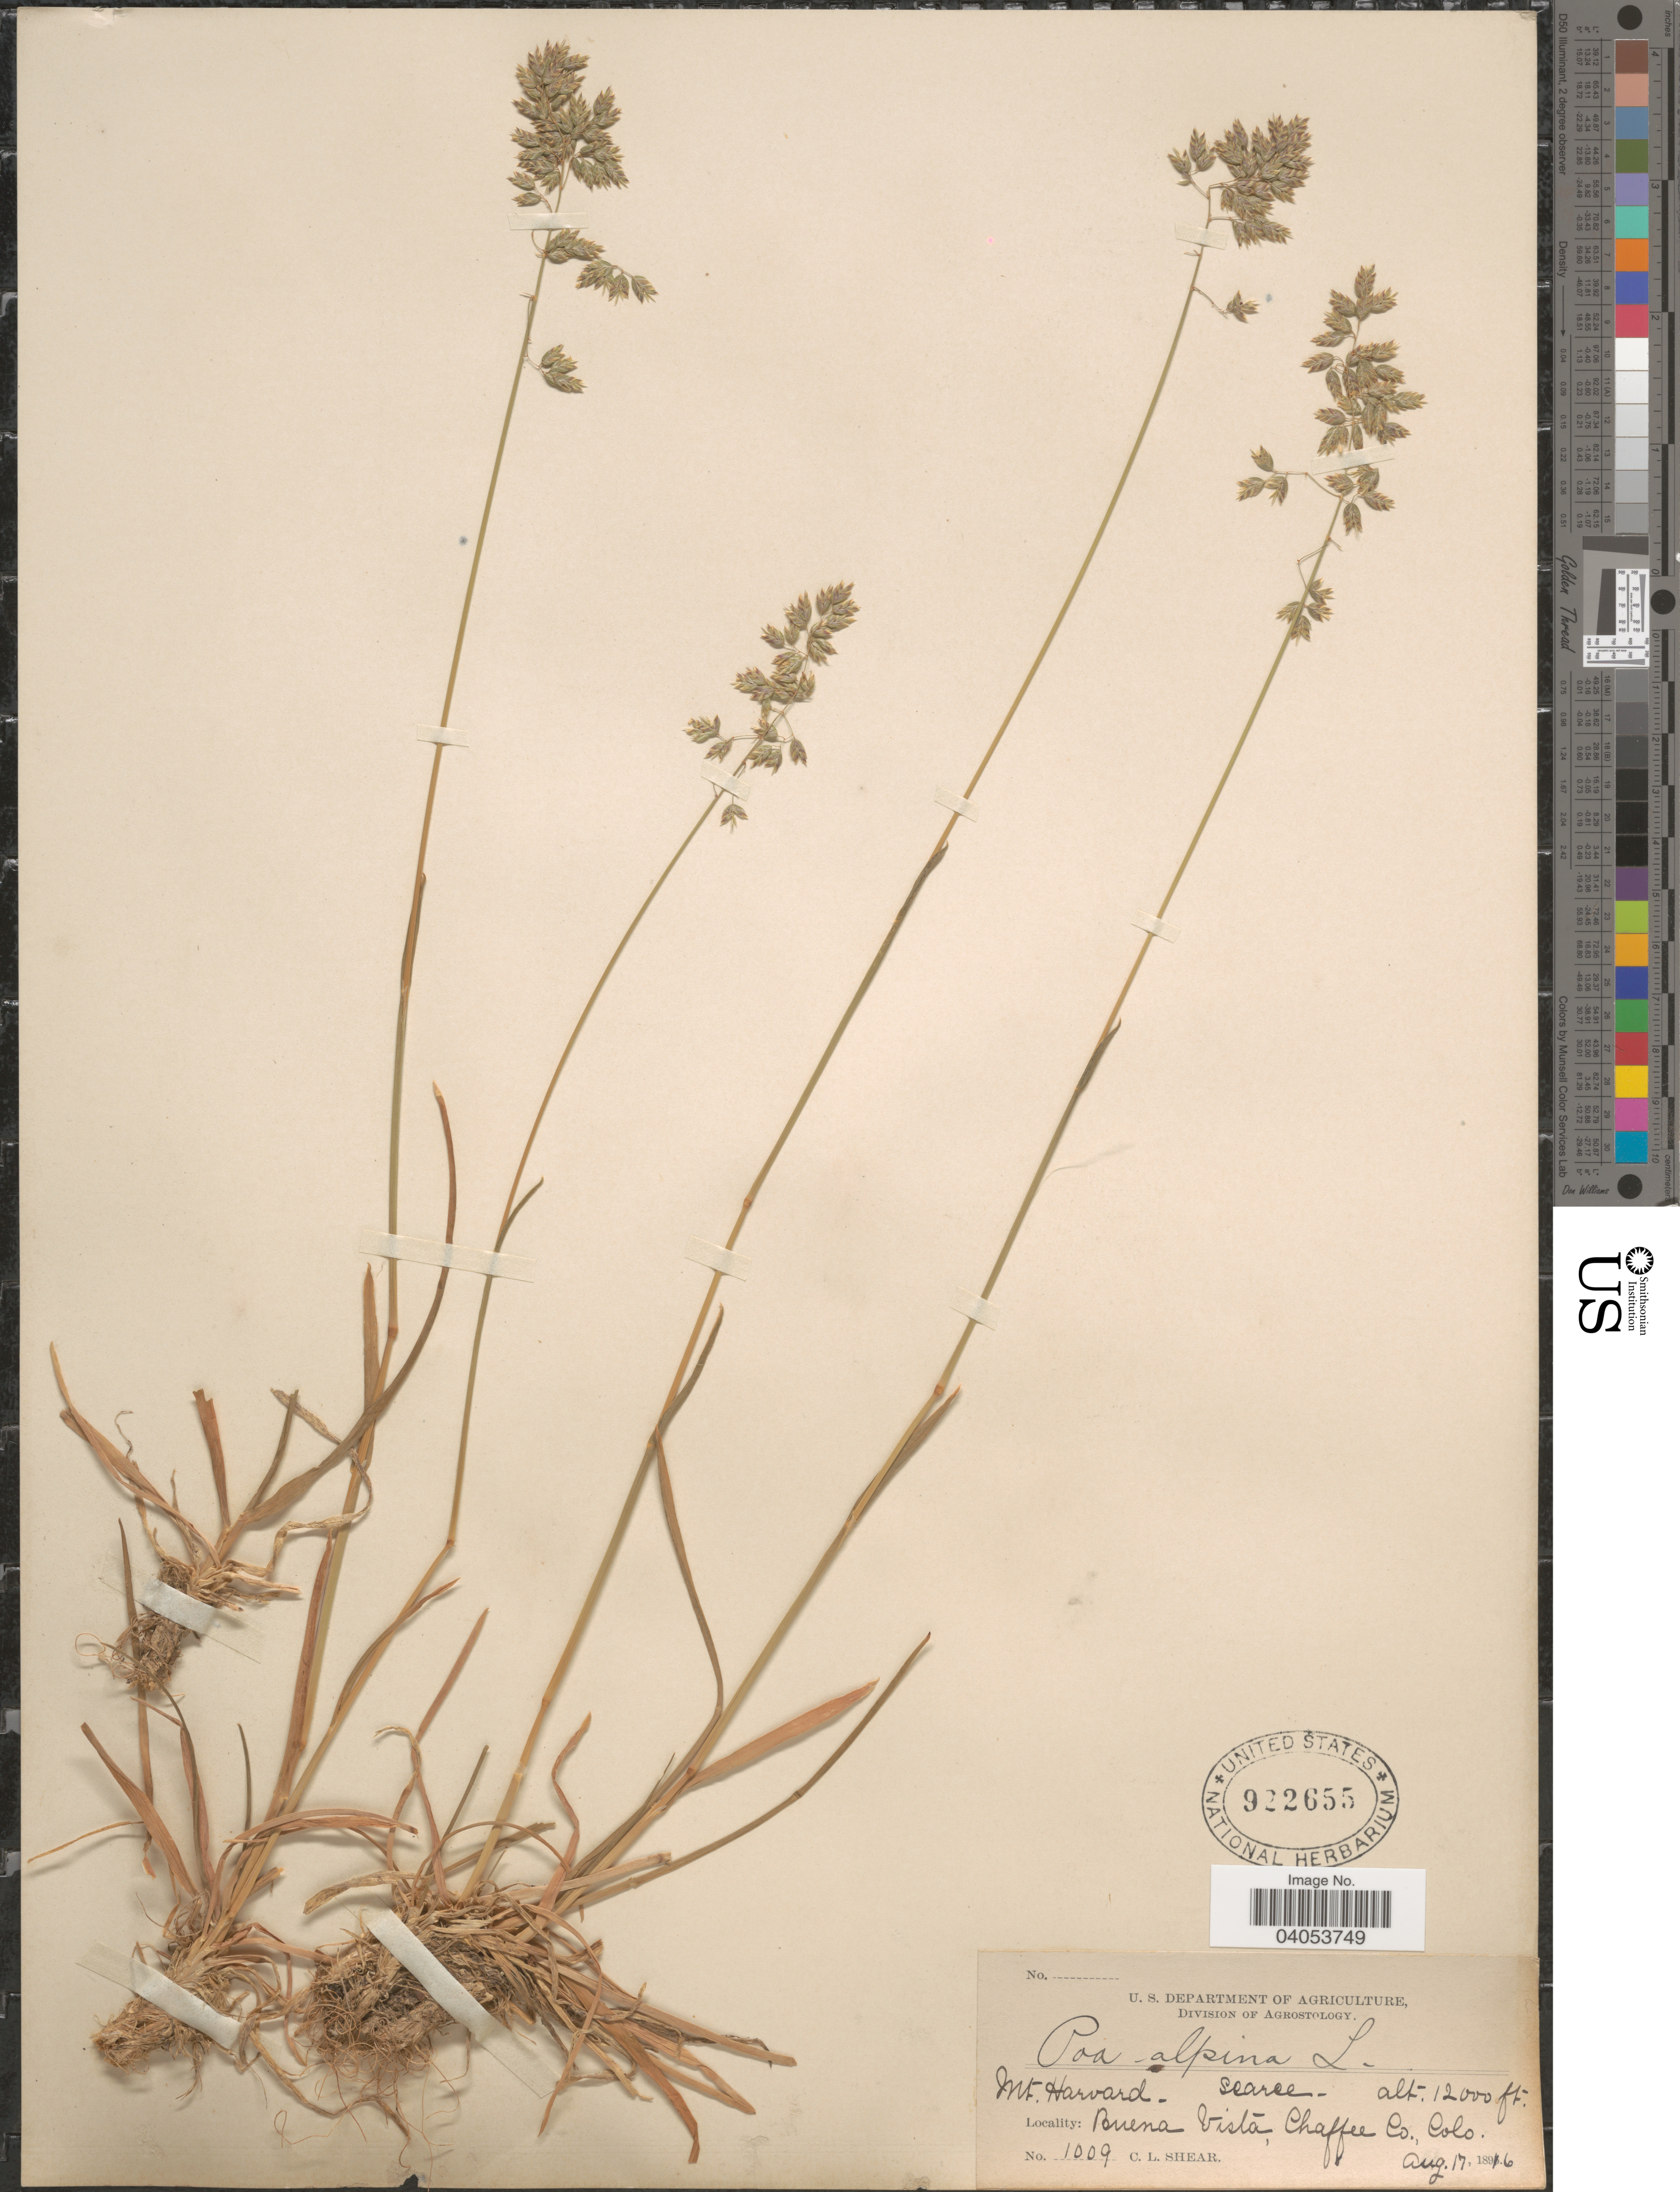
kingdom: Plantae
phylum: Tracheophyta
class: Liliopsida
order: Poales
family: Poaceae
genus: Poa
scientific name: Poa alpina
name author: L.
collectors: C. L. Shear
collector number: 1009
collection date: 1896-08-17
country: United States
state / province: Colorado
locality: Mt. Harvard. Buena Vista, Chaffee Co.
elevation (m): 3658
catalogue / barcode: US 922655